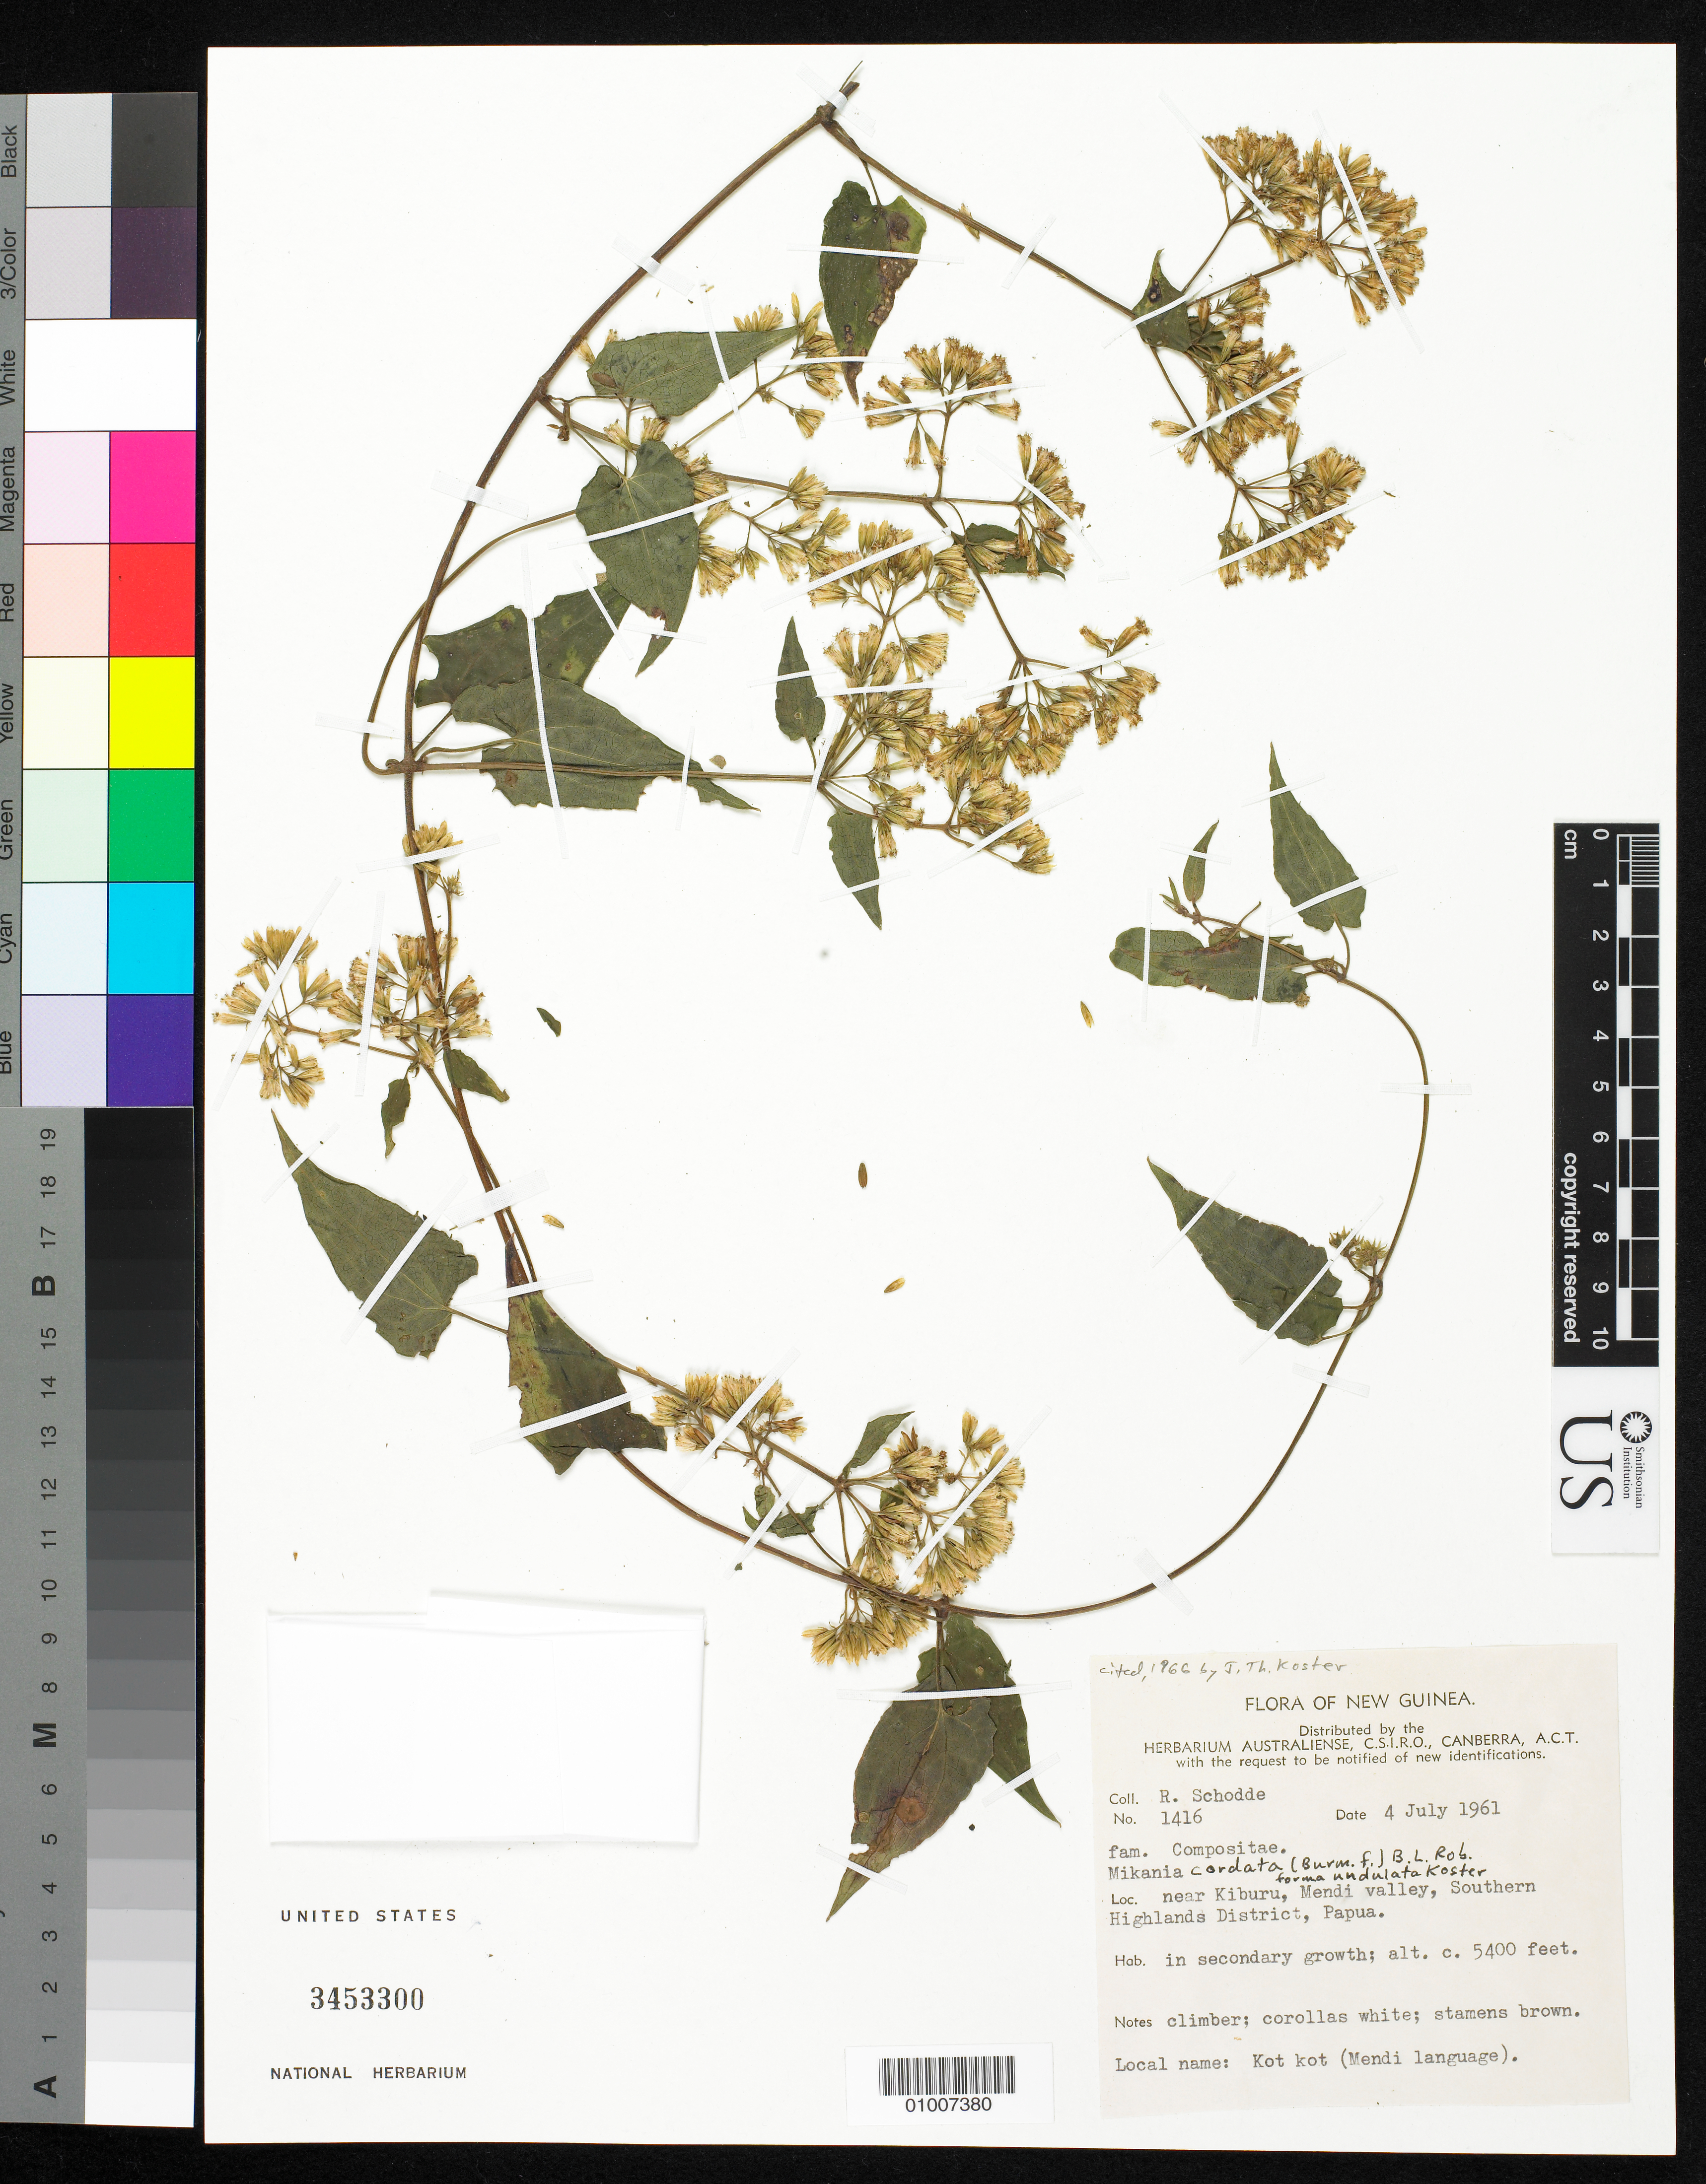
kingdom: Plantae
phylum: Tracheophyta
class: Magnoliopsida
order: Asterales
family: Asteraceae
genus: Mikania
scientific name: Mikania cordata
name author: (Burm. f.) B.L. Rob.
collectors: R. Schodde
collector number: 1416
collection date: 1961-07-04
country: Papua New Guinea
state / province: Southern Highlands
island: New Guinea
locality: Near Kiburu, Mendi Valley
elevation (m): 1646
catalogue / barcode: US 3453300